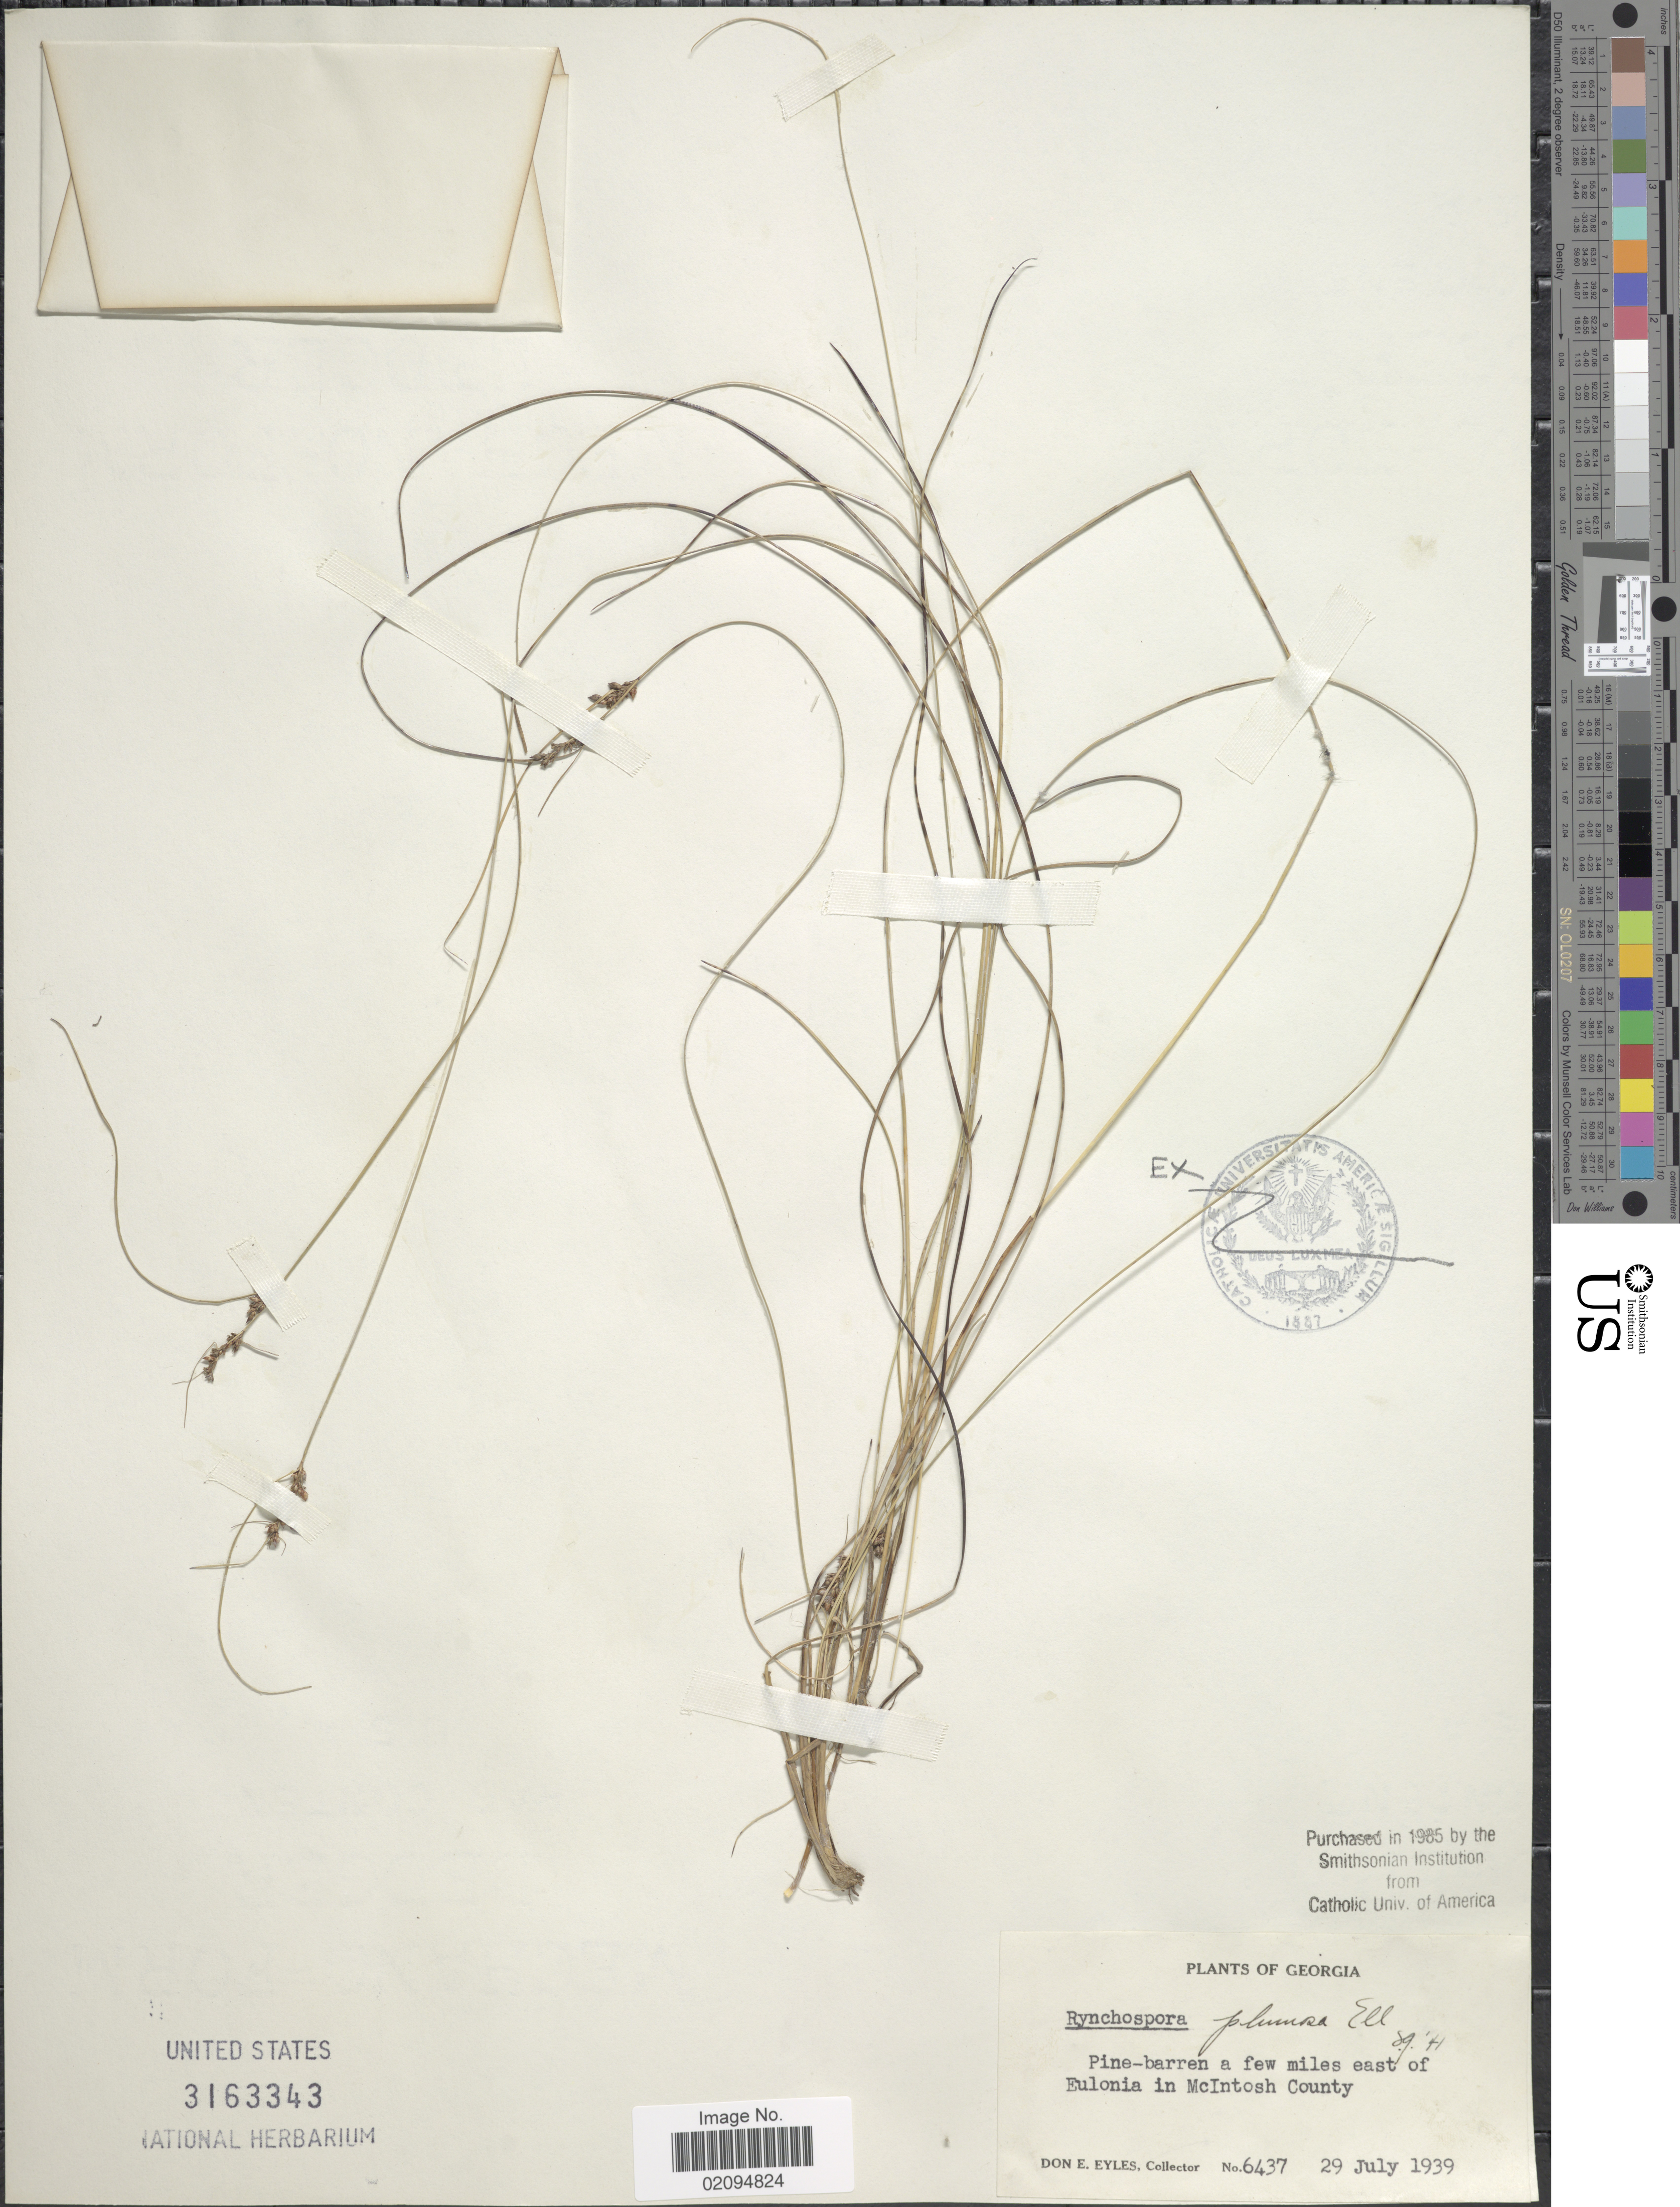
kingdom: Plantae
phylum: Tracheophyta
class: Liliopsida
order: Poales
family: Cyperaceae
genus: Rhynchospora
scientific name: Rhynchospora plumosa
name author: Elliott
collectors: D. Eyles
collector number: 6437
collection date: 1939-07-29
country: United States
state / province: Georgia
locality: A few miles east of Eulonia in McIntosh County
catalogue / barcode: US 3163343